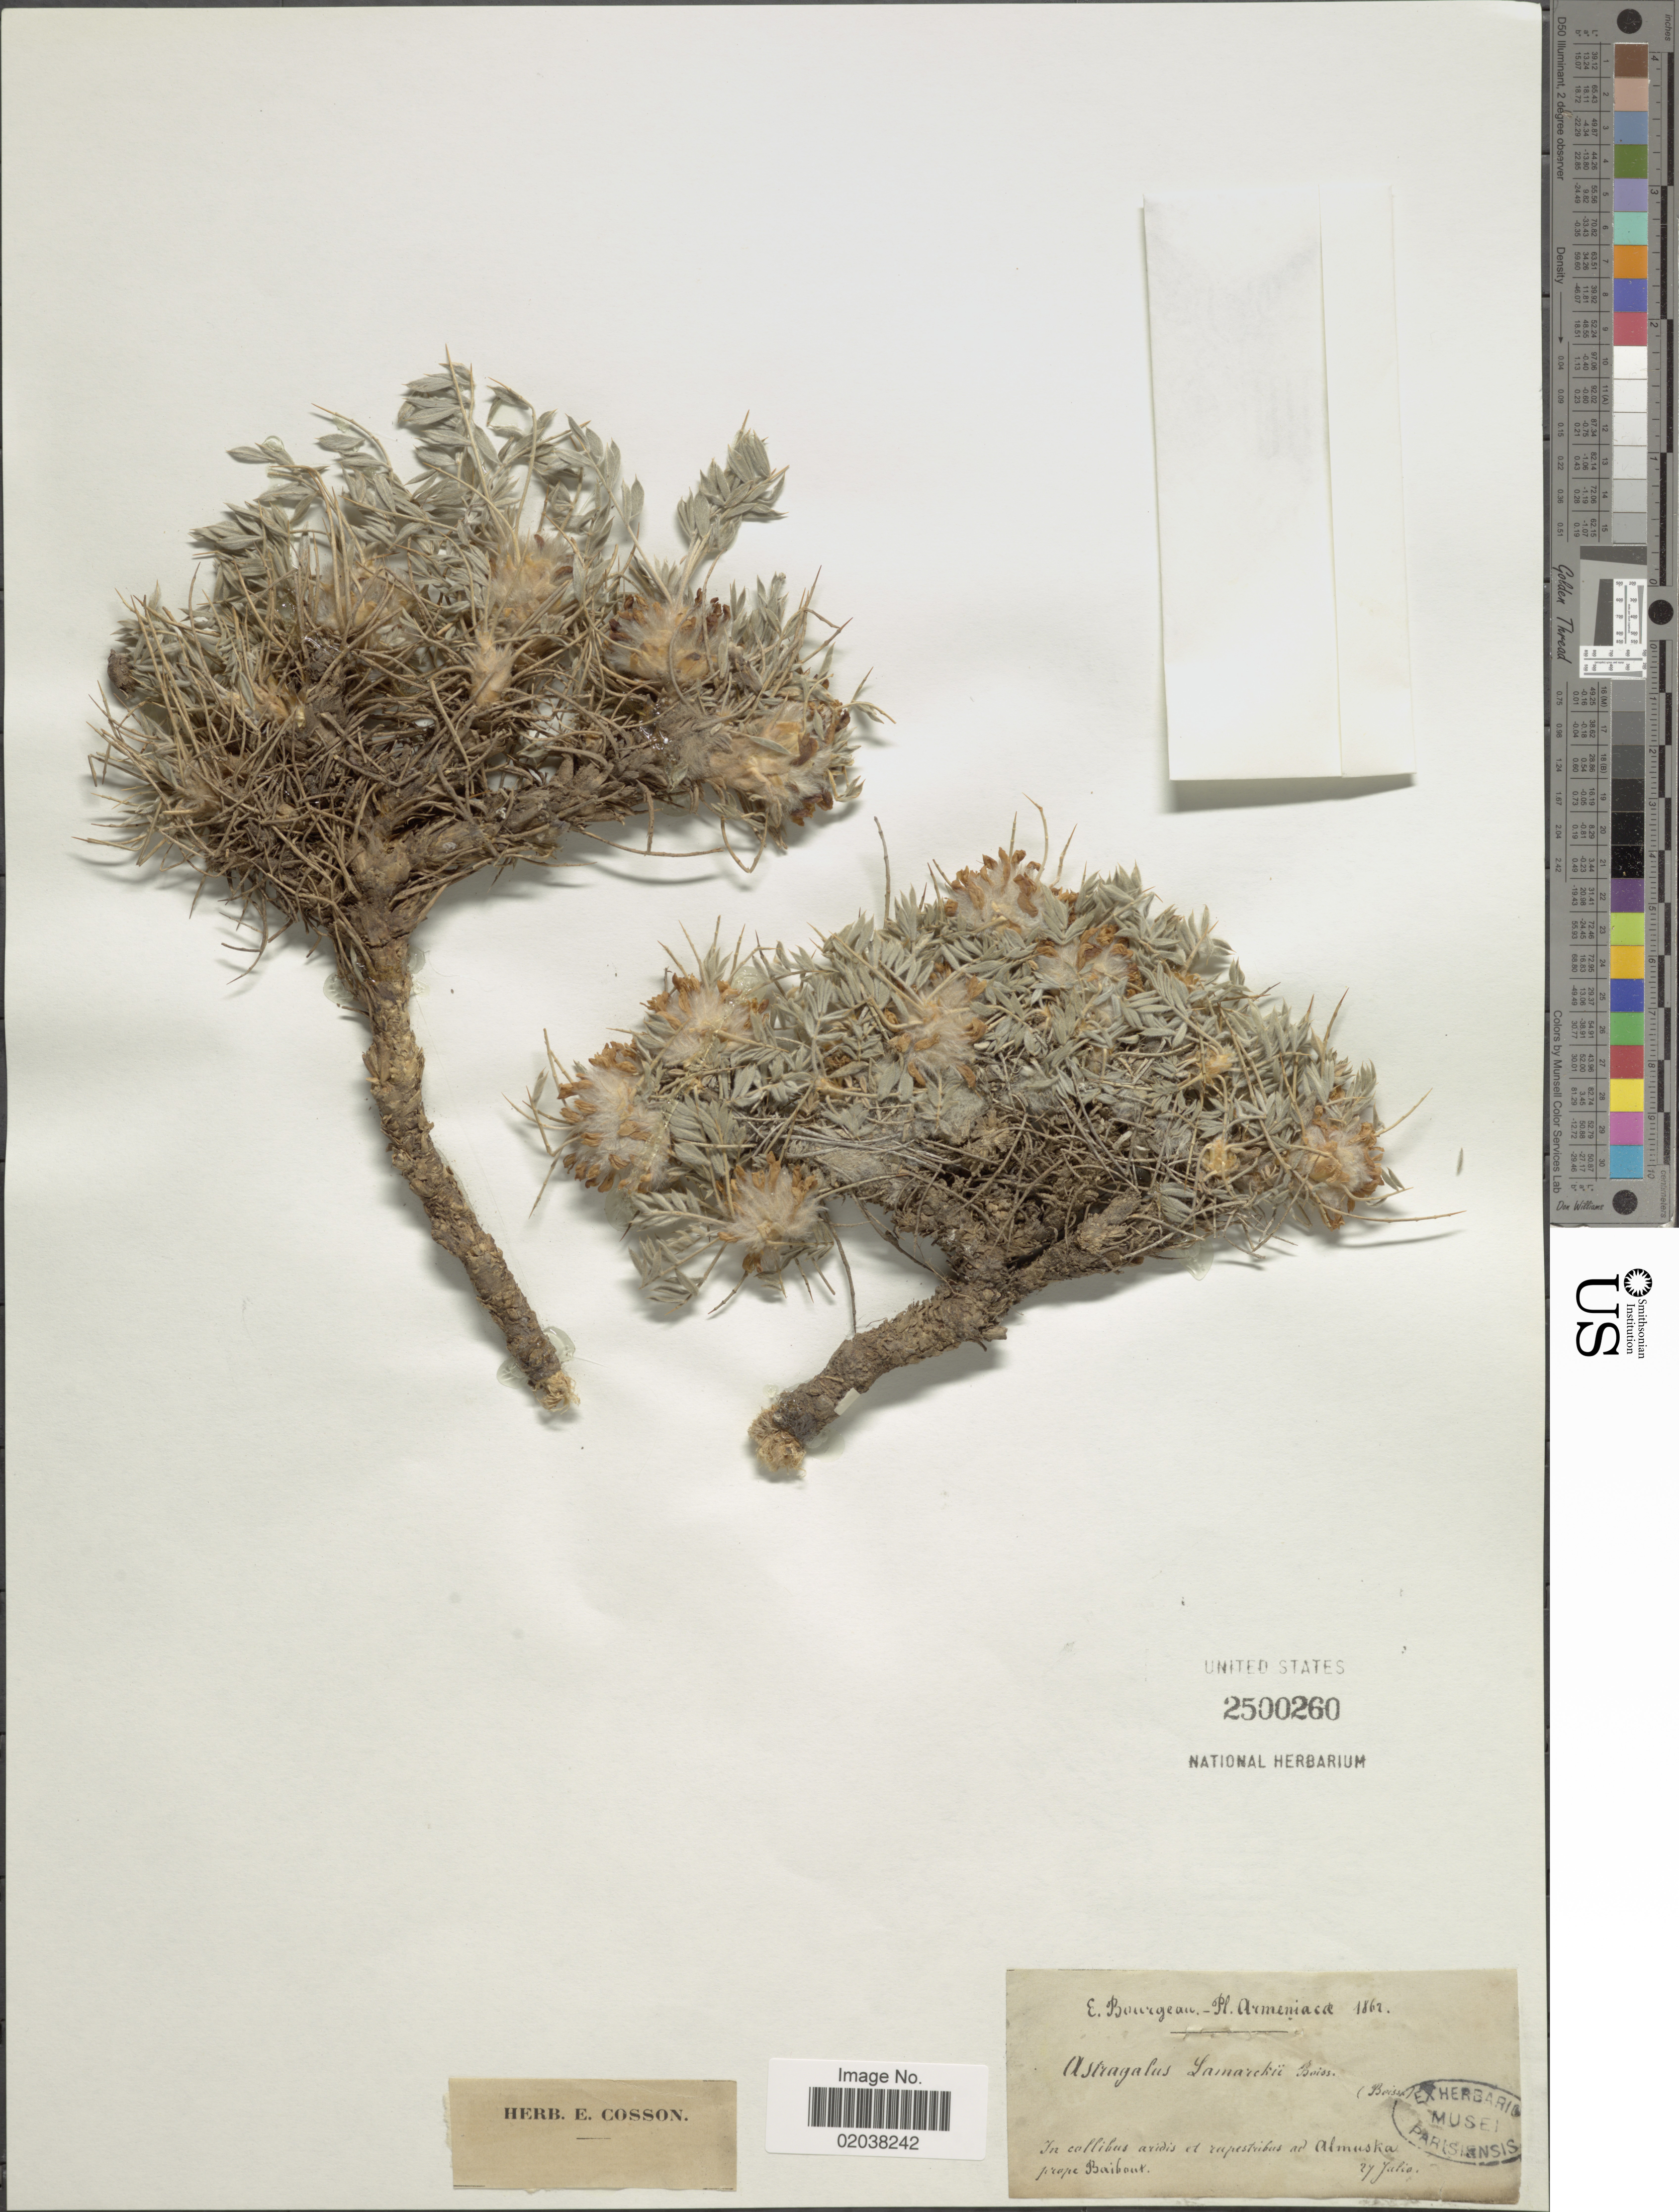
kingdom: Plantae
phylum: Tracheophyta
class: Magnoliopsida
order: Fabales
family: Fabaceae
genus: Astragalus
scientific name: Astragalus lamarckii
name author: Boiss.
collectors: E. Bourgeau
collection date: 1862-07-27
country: Armenia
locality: In collibus aridis et rupestribus ad Almuska prope Baibout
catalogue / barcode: US 2500260